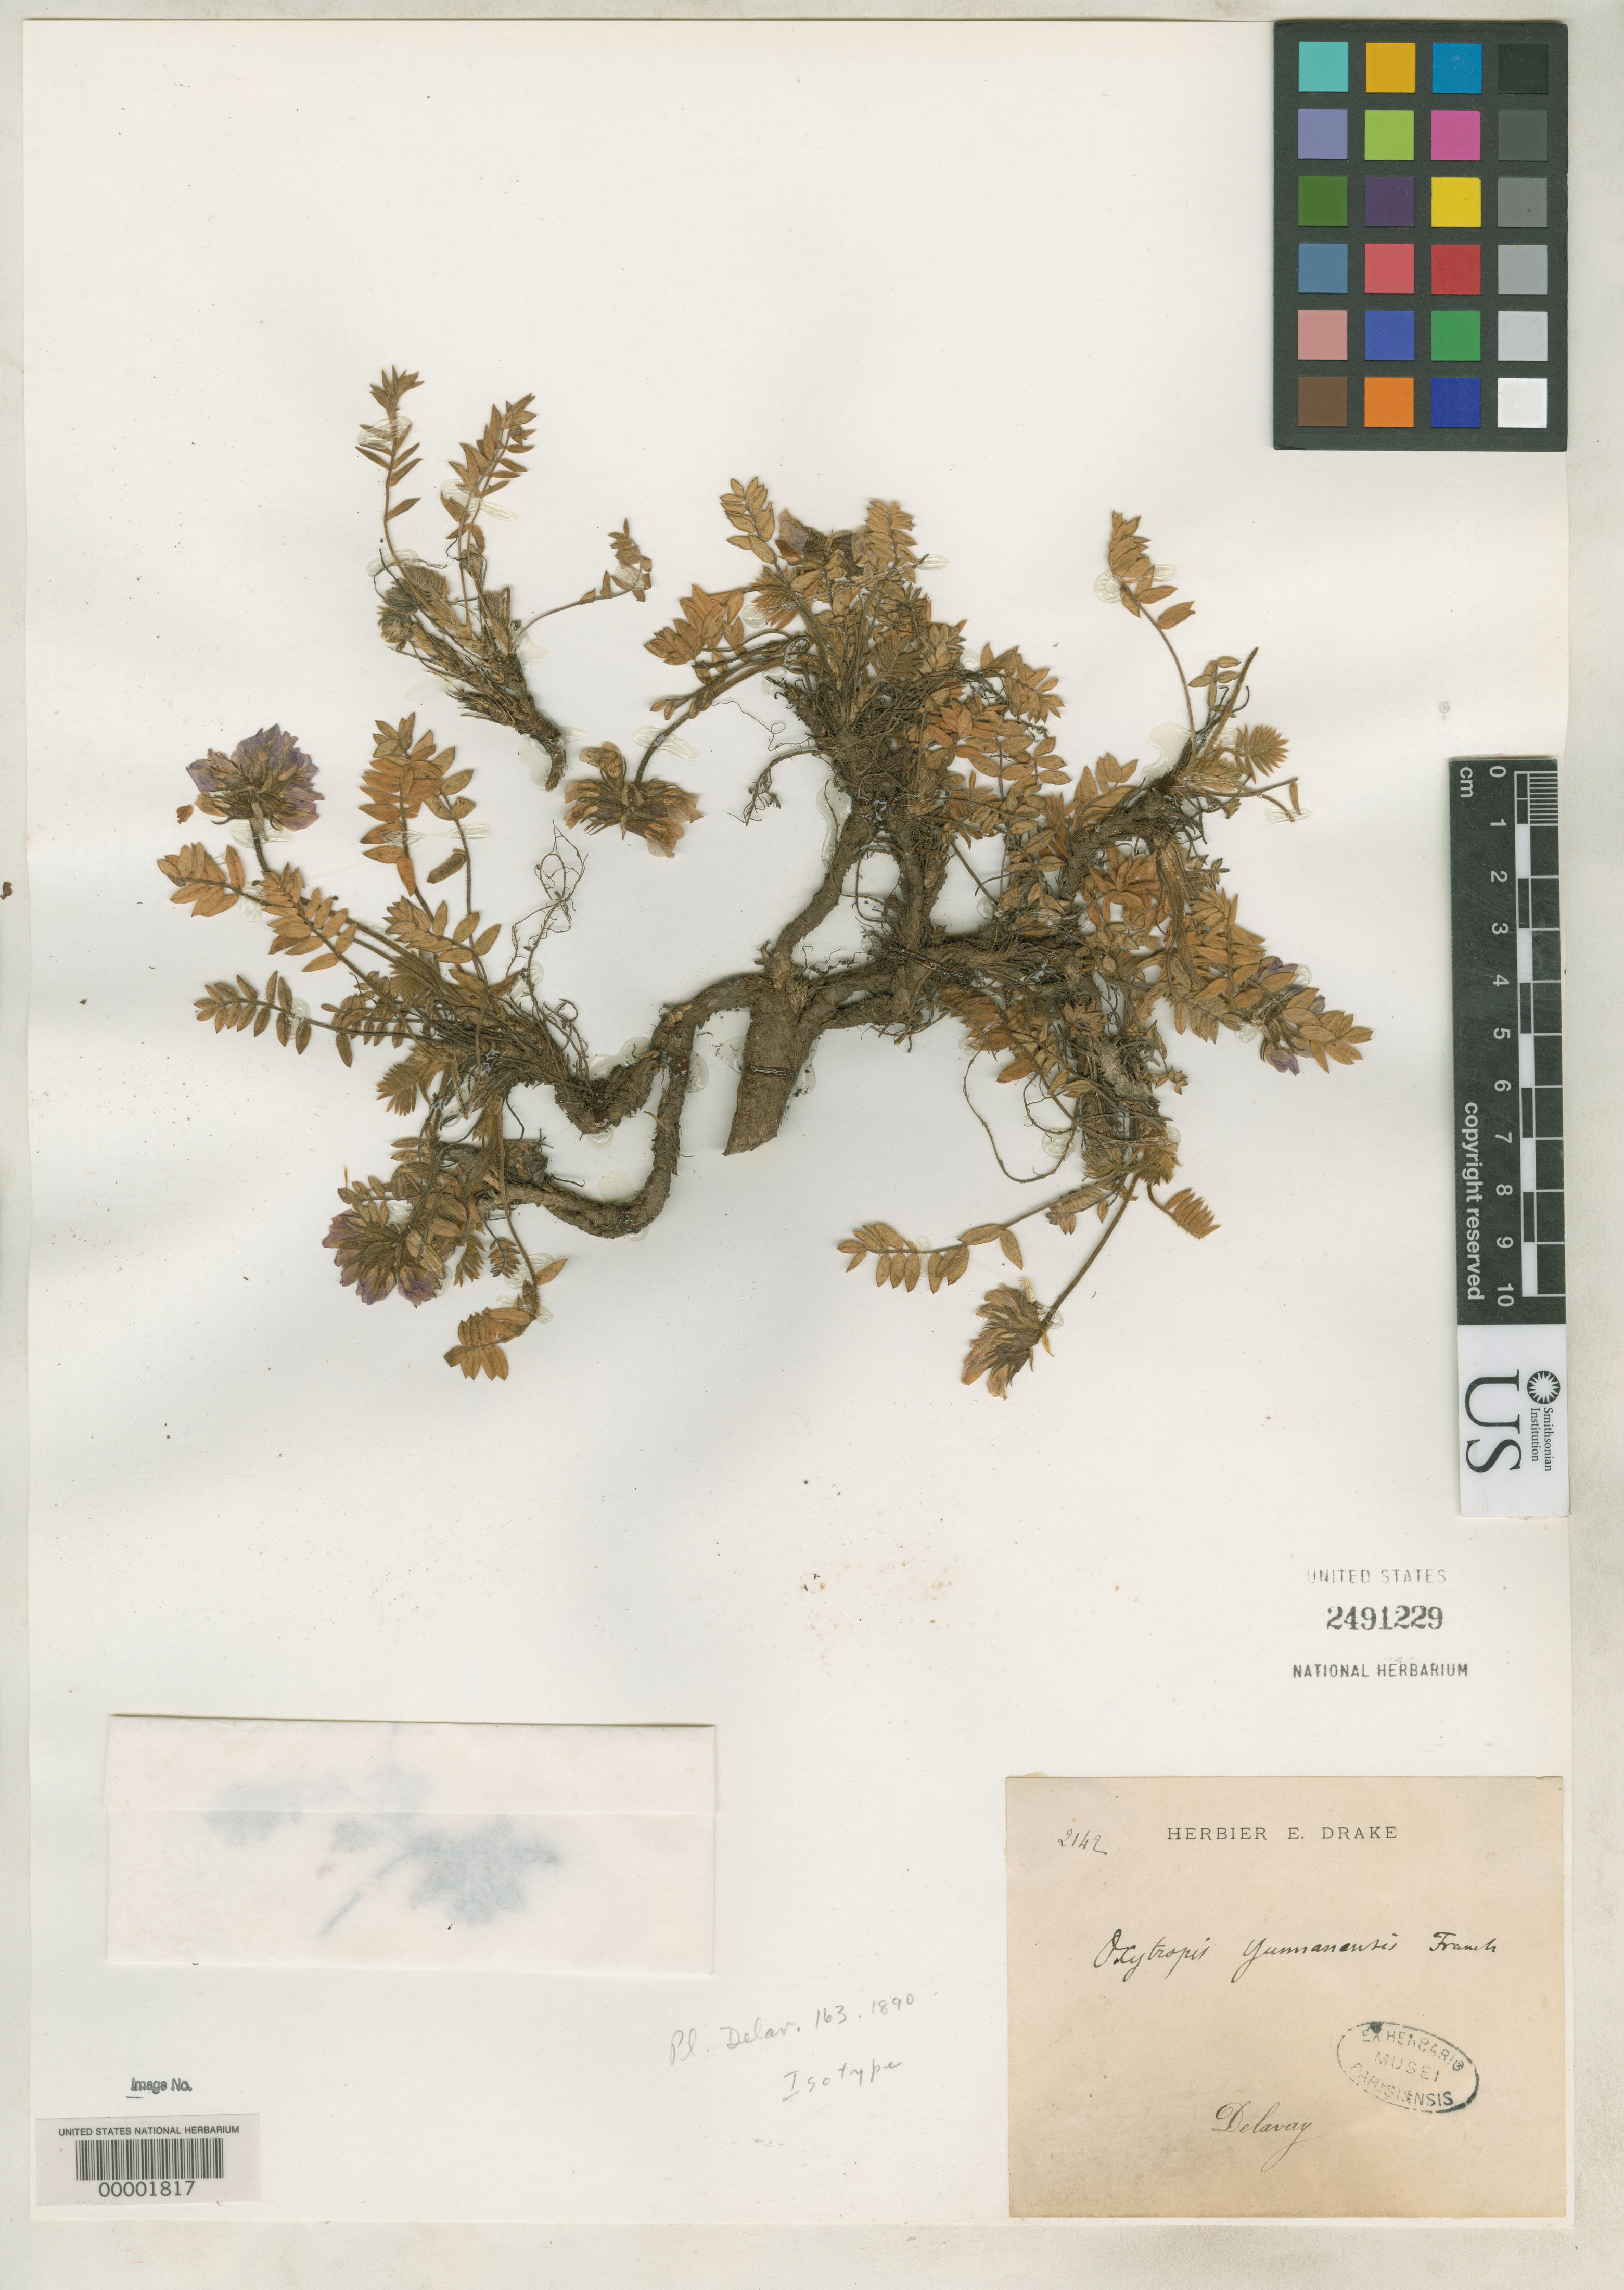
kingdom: Plantae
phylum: Tracheophyta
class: Magnoliopsida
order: Fabales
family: Fabaceae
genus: Oxytropis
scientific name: Oxytropis yunnanensis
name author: Franch.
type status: Isotype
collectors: P. Delavay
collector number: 2142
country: China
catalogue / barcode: US 2491229